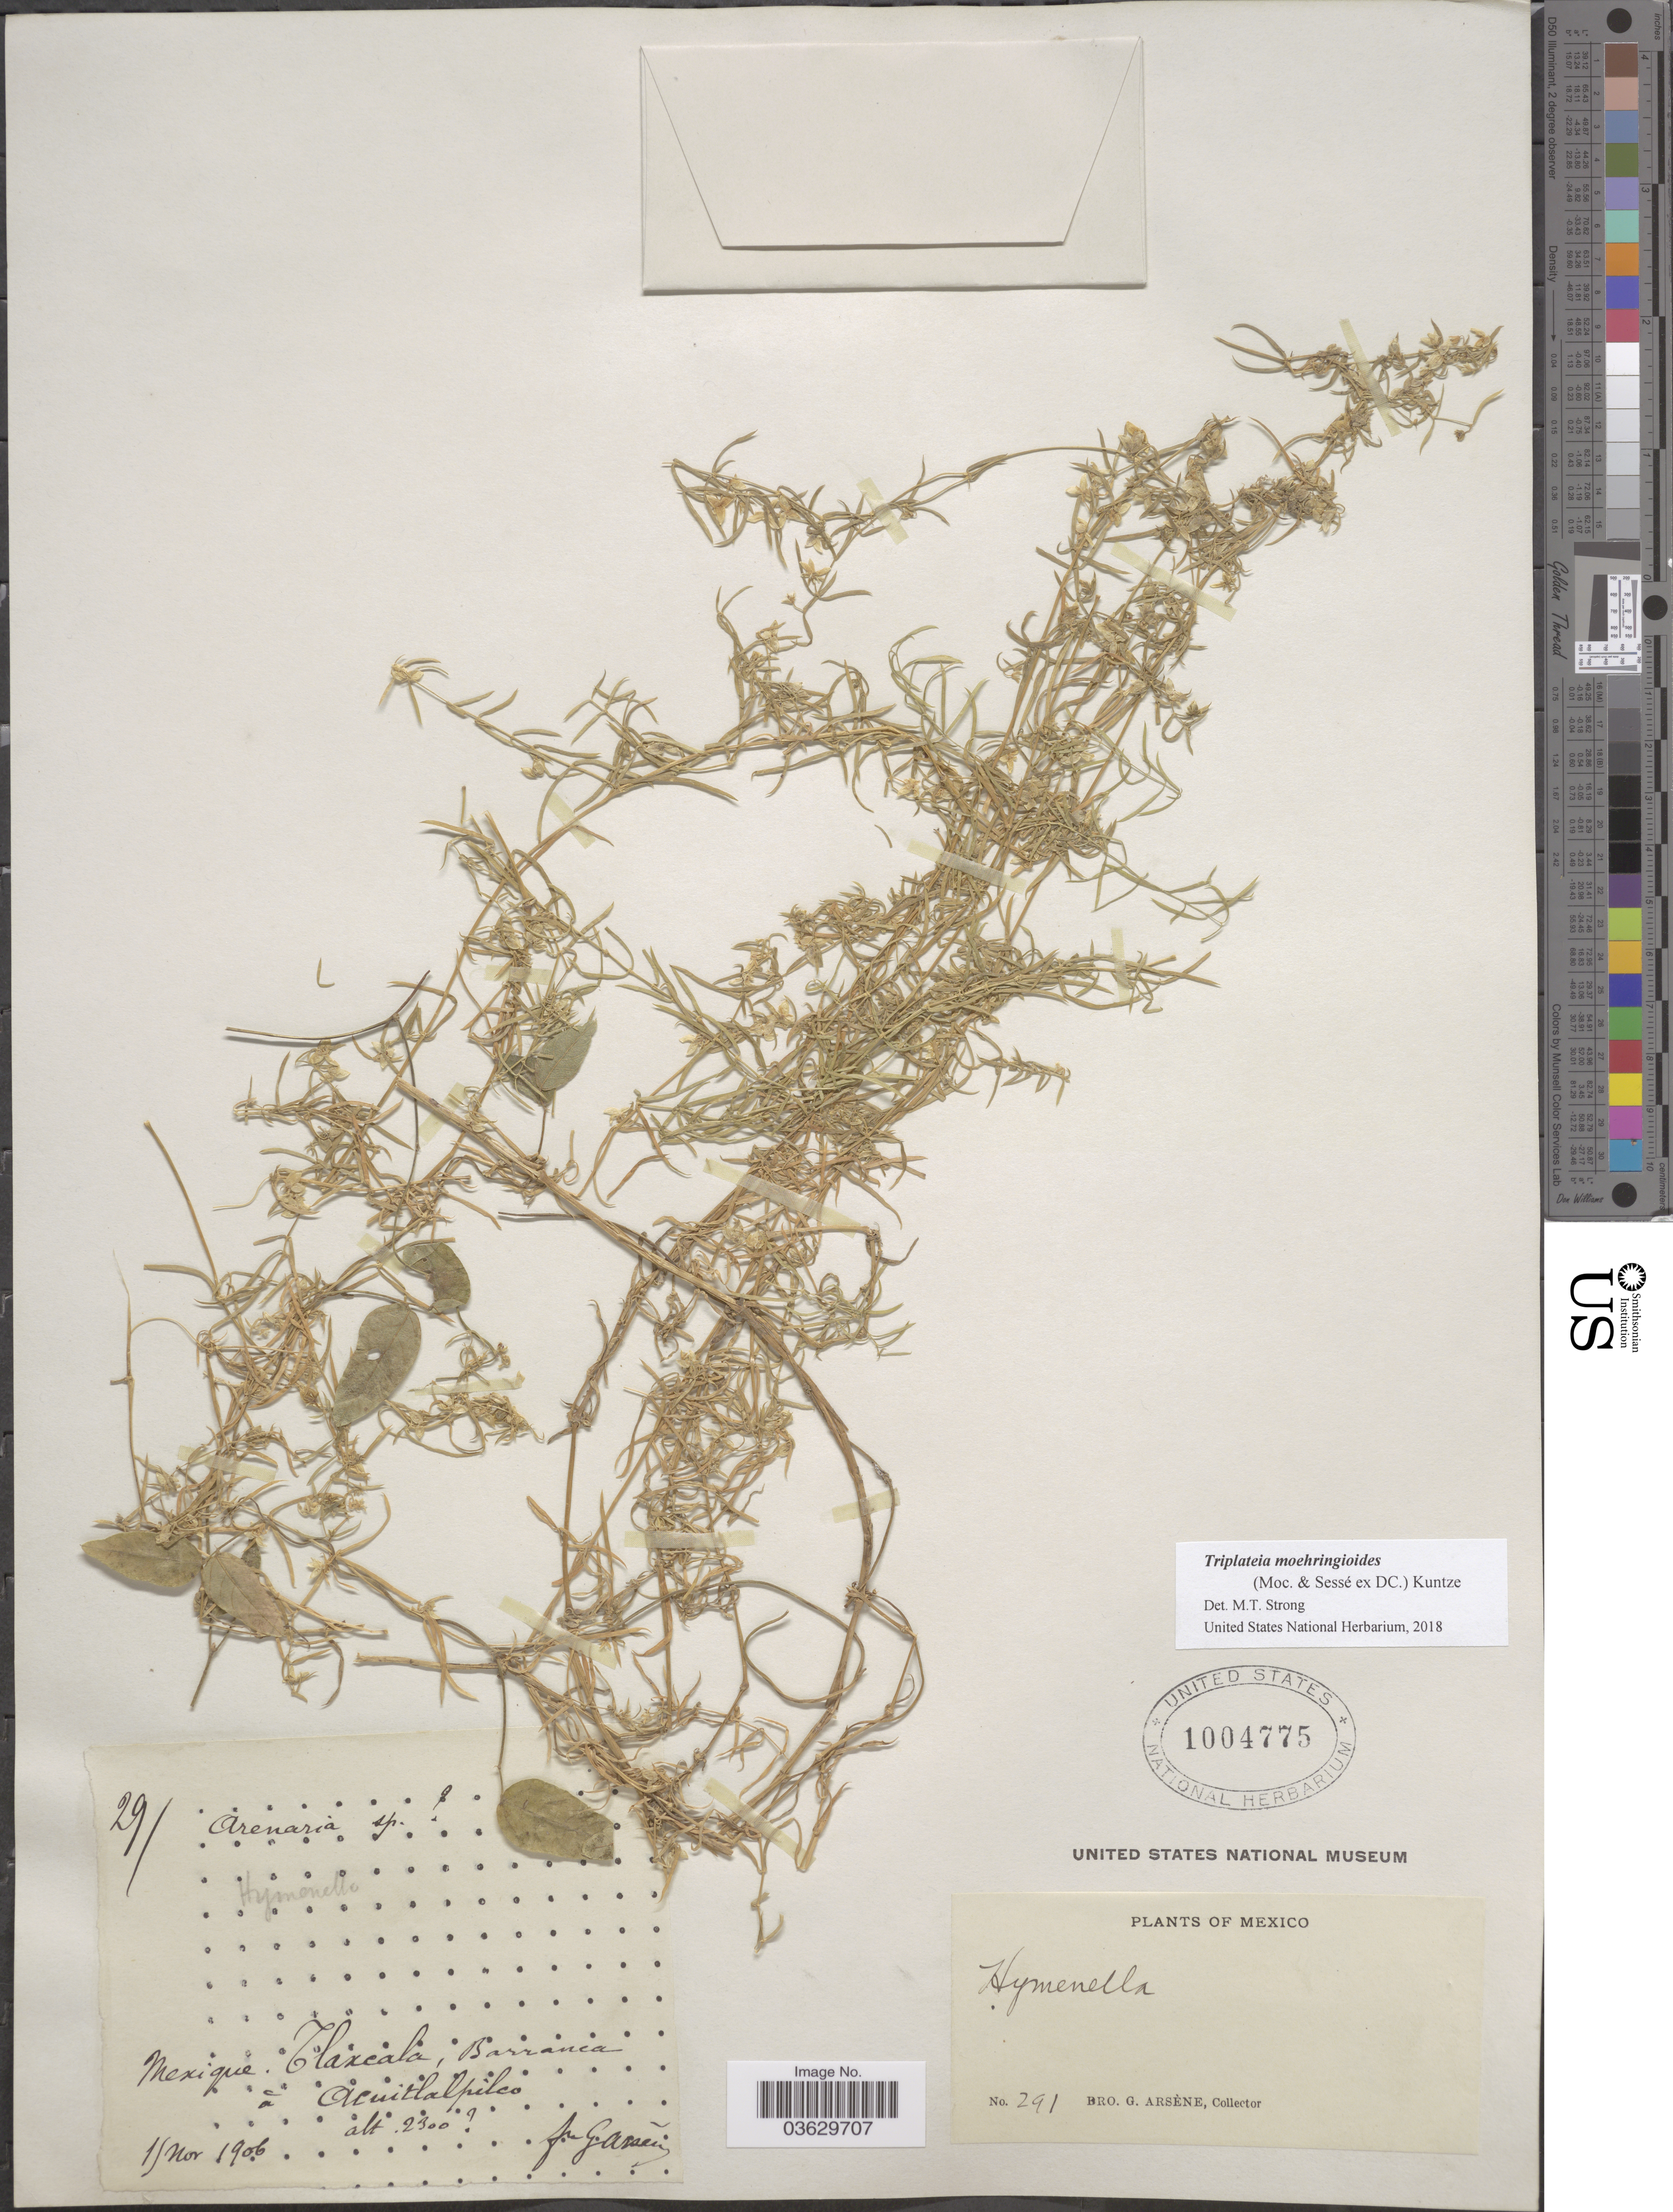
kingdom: Plantae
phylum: Tracheophyta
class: Magnoliopsida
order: Caryophyllales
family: Caryophyllaceae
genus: Triplateia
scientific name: Triplateia moehringiodes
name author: (DC.) Kuntze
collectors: Bro. G. Arsène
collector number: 291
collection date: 1906-11-15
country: Mexico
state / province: Tlaxcala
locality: Barranca Acuitlalpilco.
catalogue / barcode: US 1004775